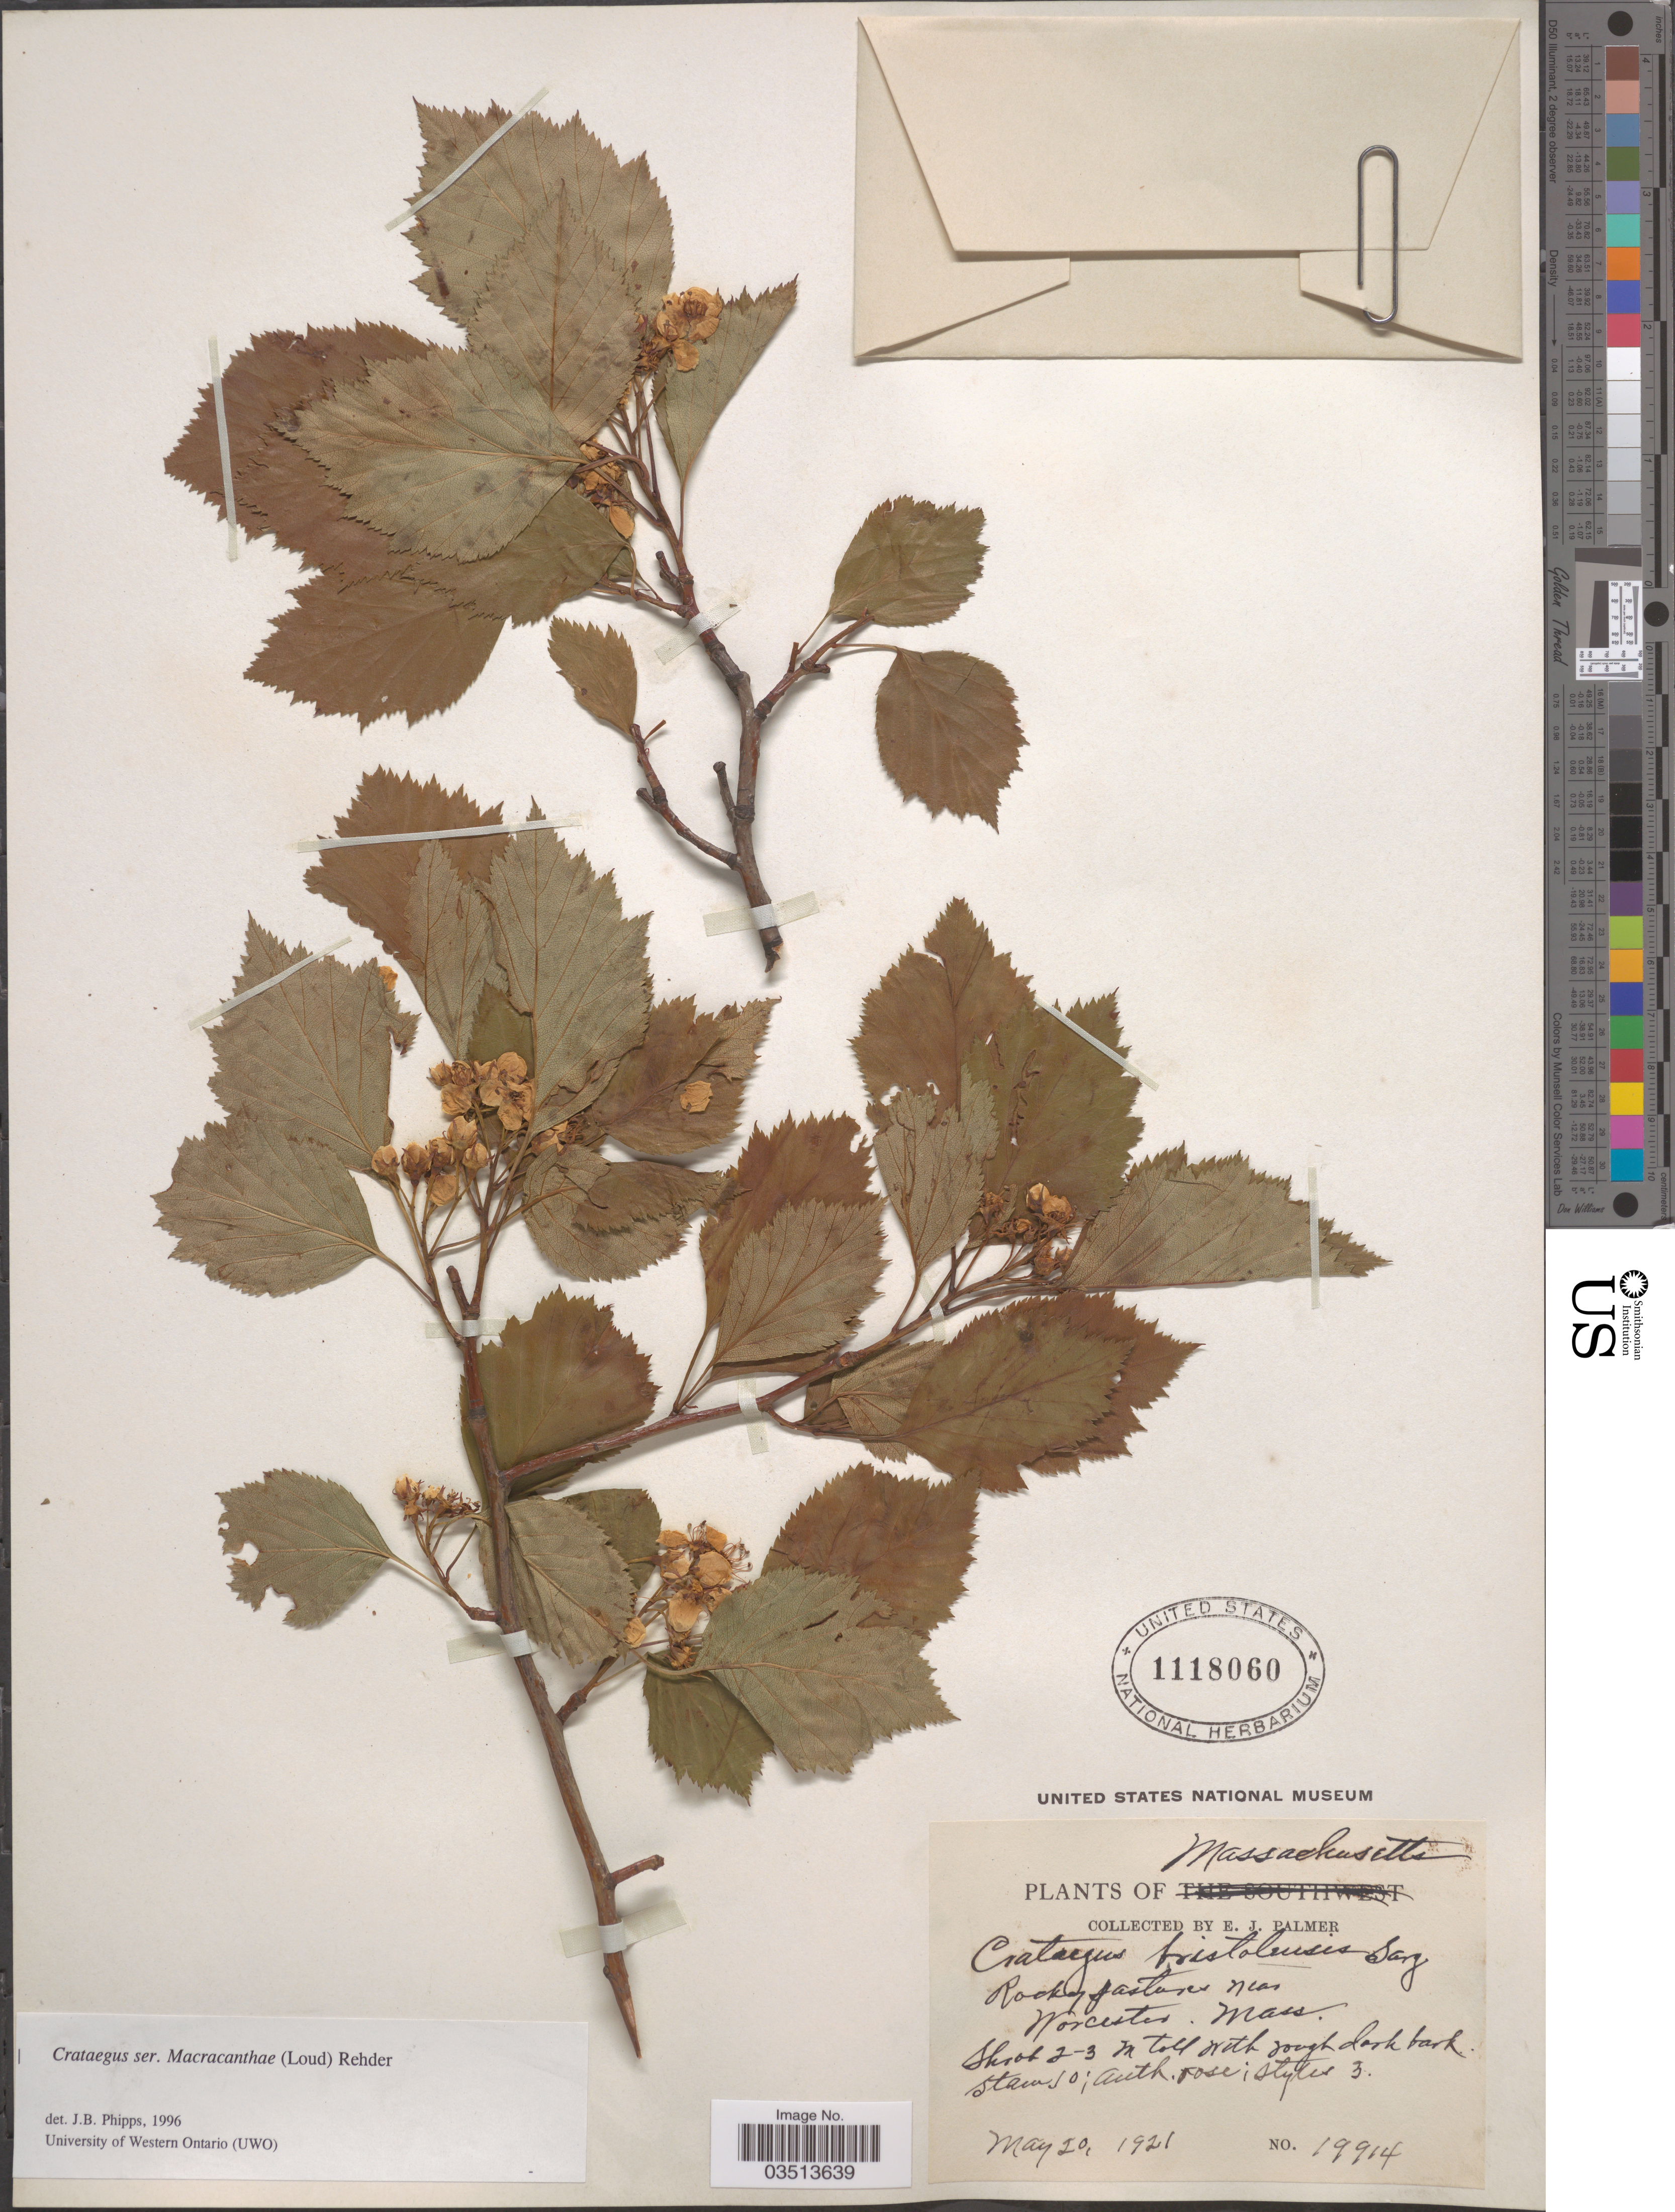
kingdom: Plantae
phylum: Tracheophyta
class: Magnoliopsida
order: Rosales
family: Rosaceae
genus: Crataegus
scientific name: Crataegus bristolensis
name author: Sarg.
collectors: E. J. Palmer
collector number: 19914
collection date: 1921-05-20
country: United States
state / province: Massachusetts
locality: Rocky pastures near Worcester.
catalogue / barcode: US 1118060